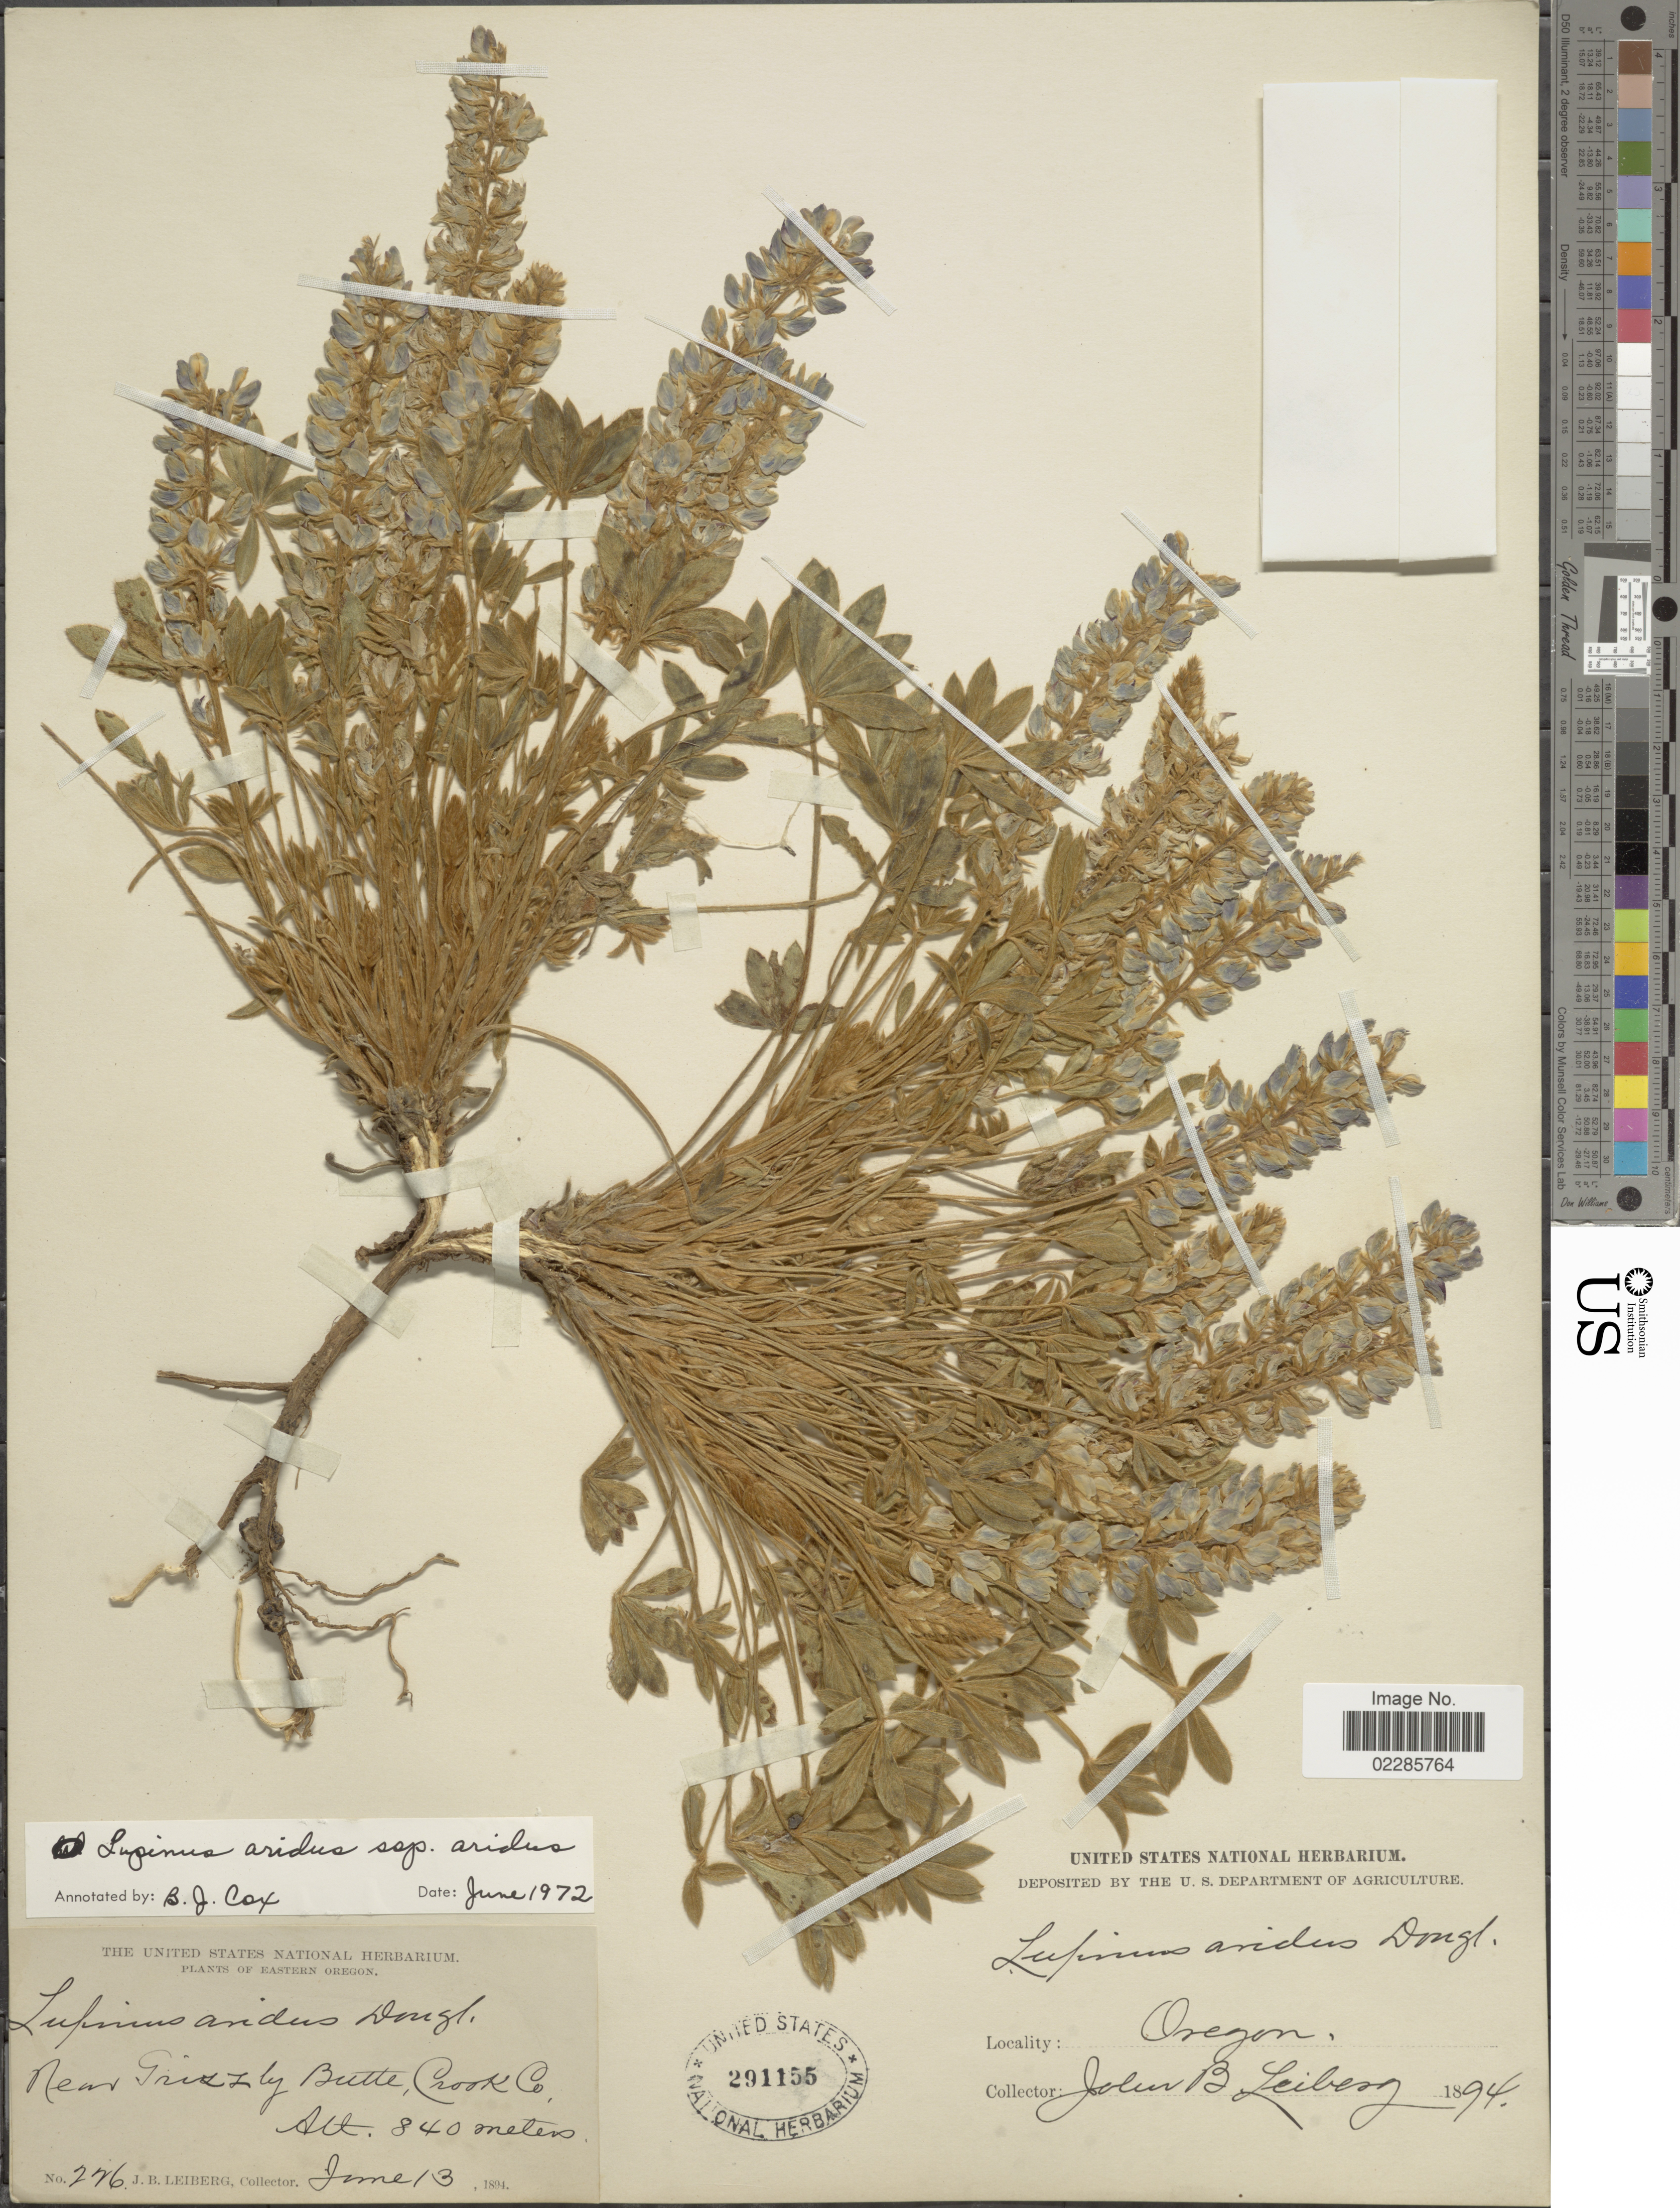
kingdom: Plantae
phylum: Tracheophyta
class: Magnoliopsida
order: Fabales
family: Fabaceae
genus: Lupinus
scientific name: Lupinus aridus subsp. aridus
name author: Douglas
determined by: Cox, B. J.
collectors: J. B. Leiberg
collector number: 226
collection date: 1894-06-13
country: United States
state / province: Oregon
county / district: Crook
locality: Eastern Oregon, Near Grissly Butte, Crook Co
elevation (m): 840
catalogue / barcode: US 291155